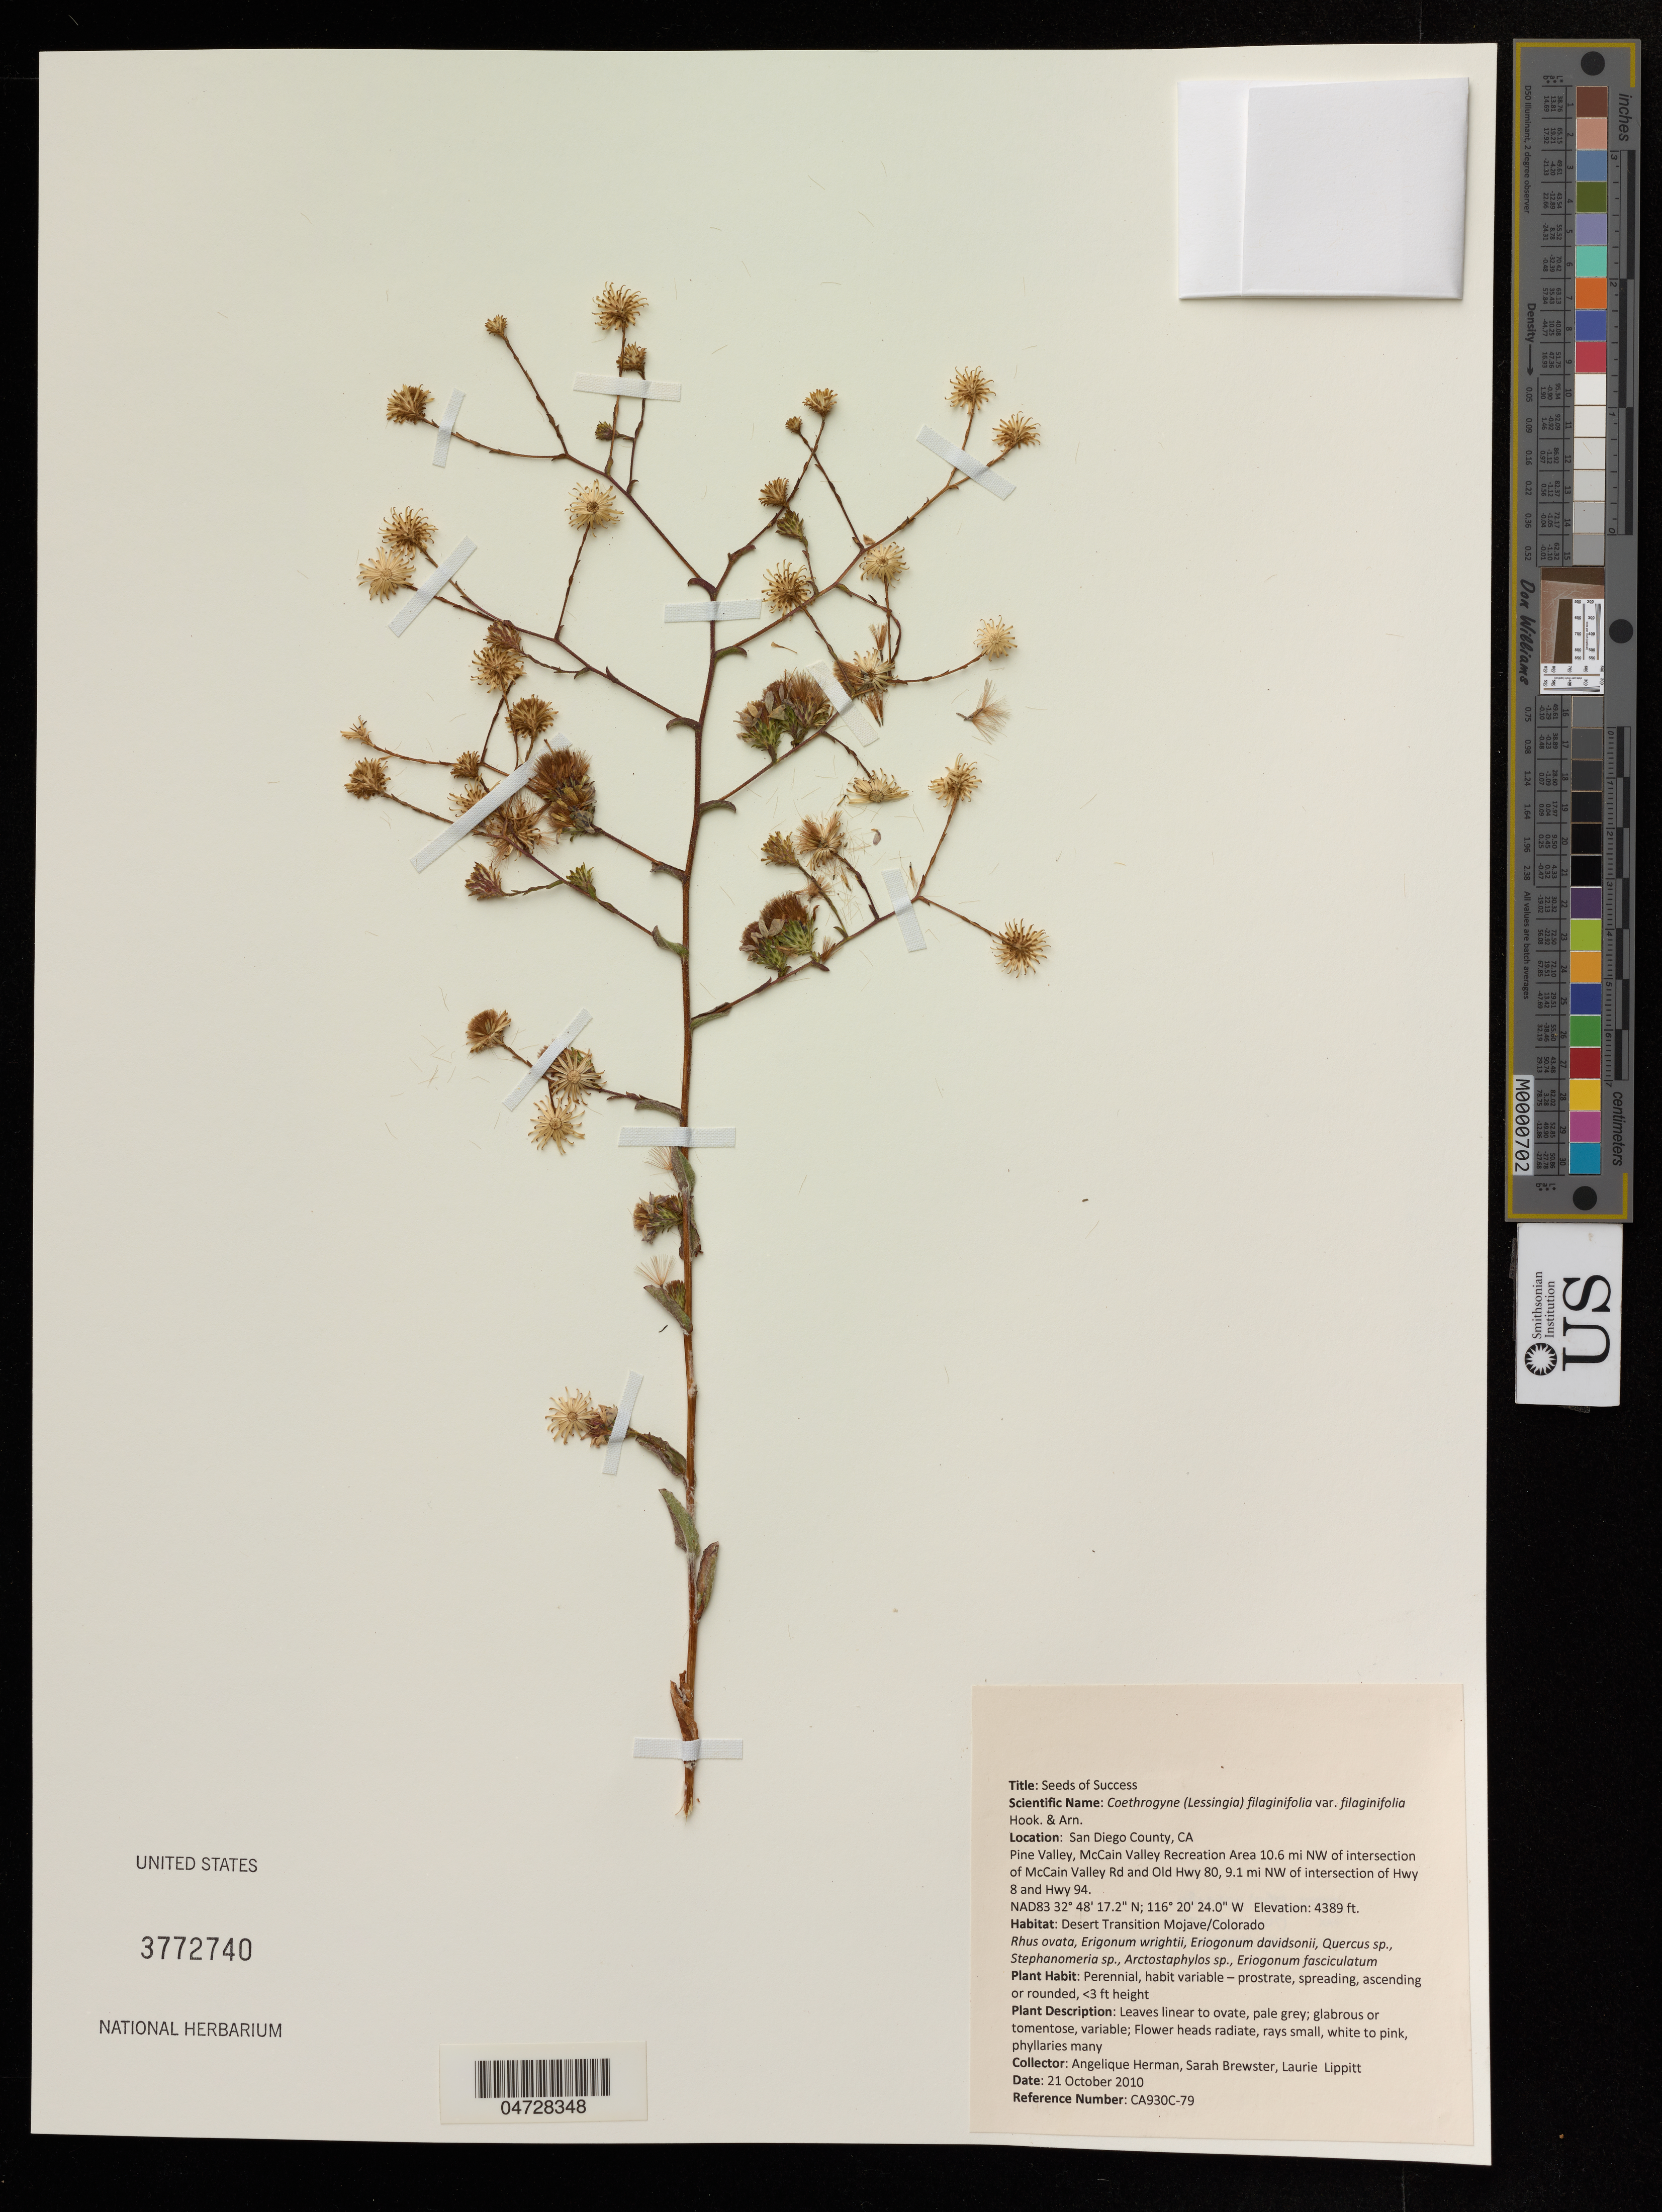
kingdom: Plantae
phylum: Tracheophyta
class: Magnoliopsida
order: Asterales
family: Asteraceae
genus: Lessingia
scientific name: Lessingia filaginifolia var. filaginifolia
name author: Hook. & Arn.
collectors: A. Herman, S. Brewster & L. Lippitt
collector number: CA930C-79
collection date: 2010-10-21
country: United States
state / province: California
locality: San Diego County, Pine Valley, McCain Valley Recreation Area 10.6 mi NW of intersection of McCain Valley Rd and Old Hwy 80, 9.1 mi NW of intersection of Hwy 8 and Hwy 94.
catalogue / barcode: US 3772740